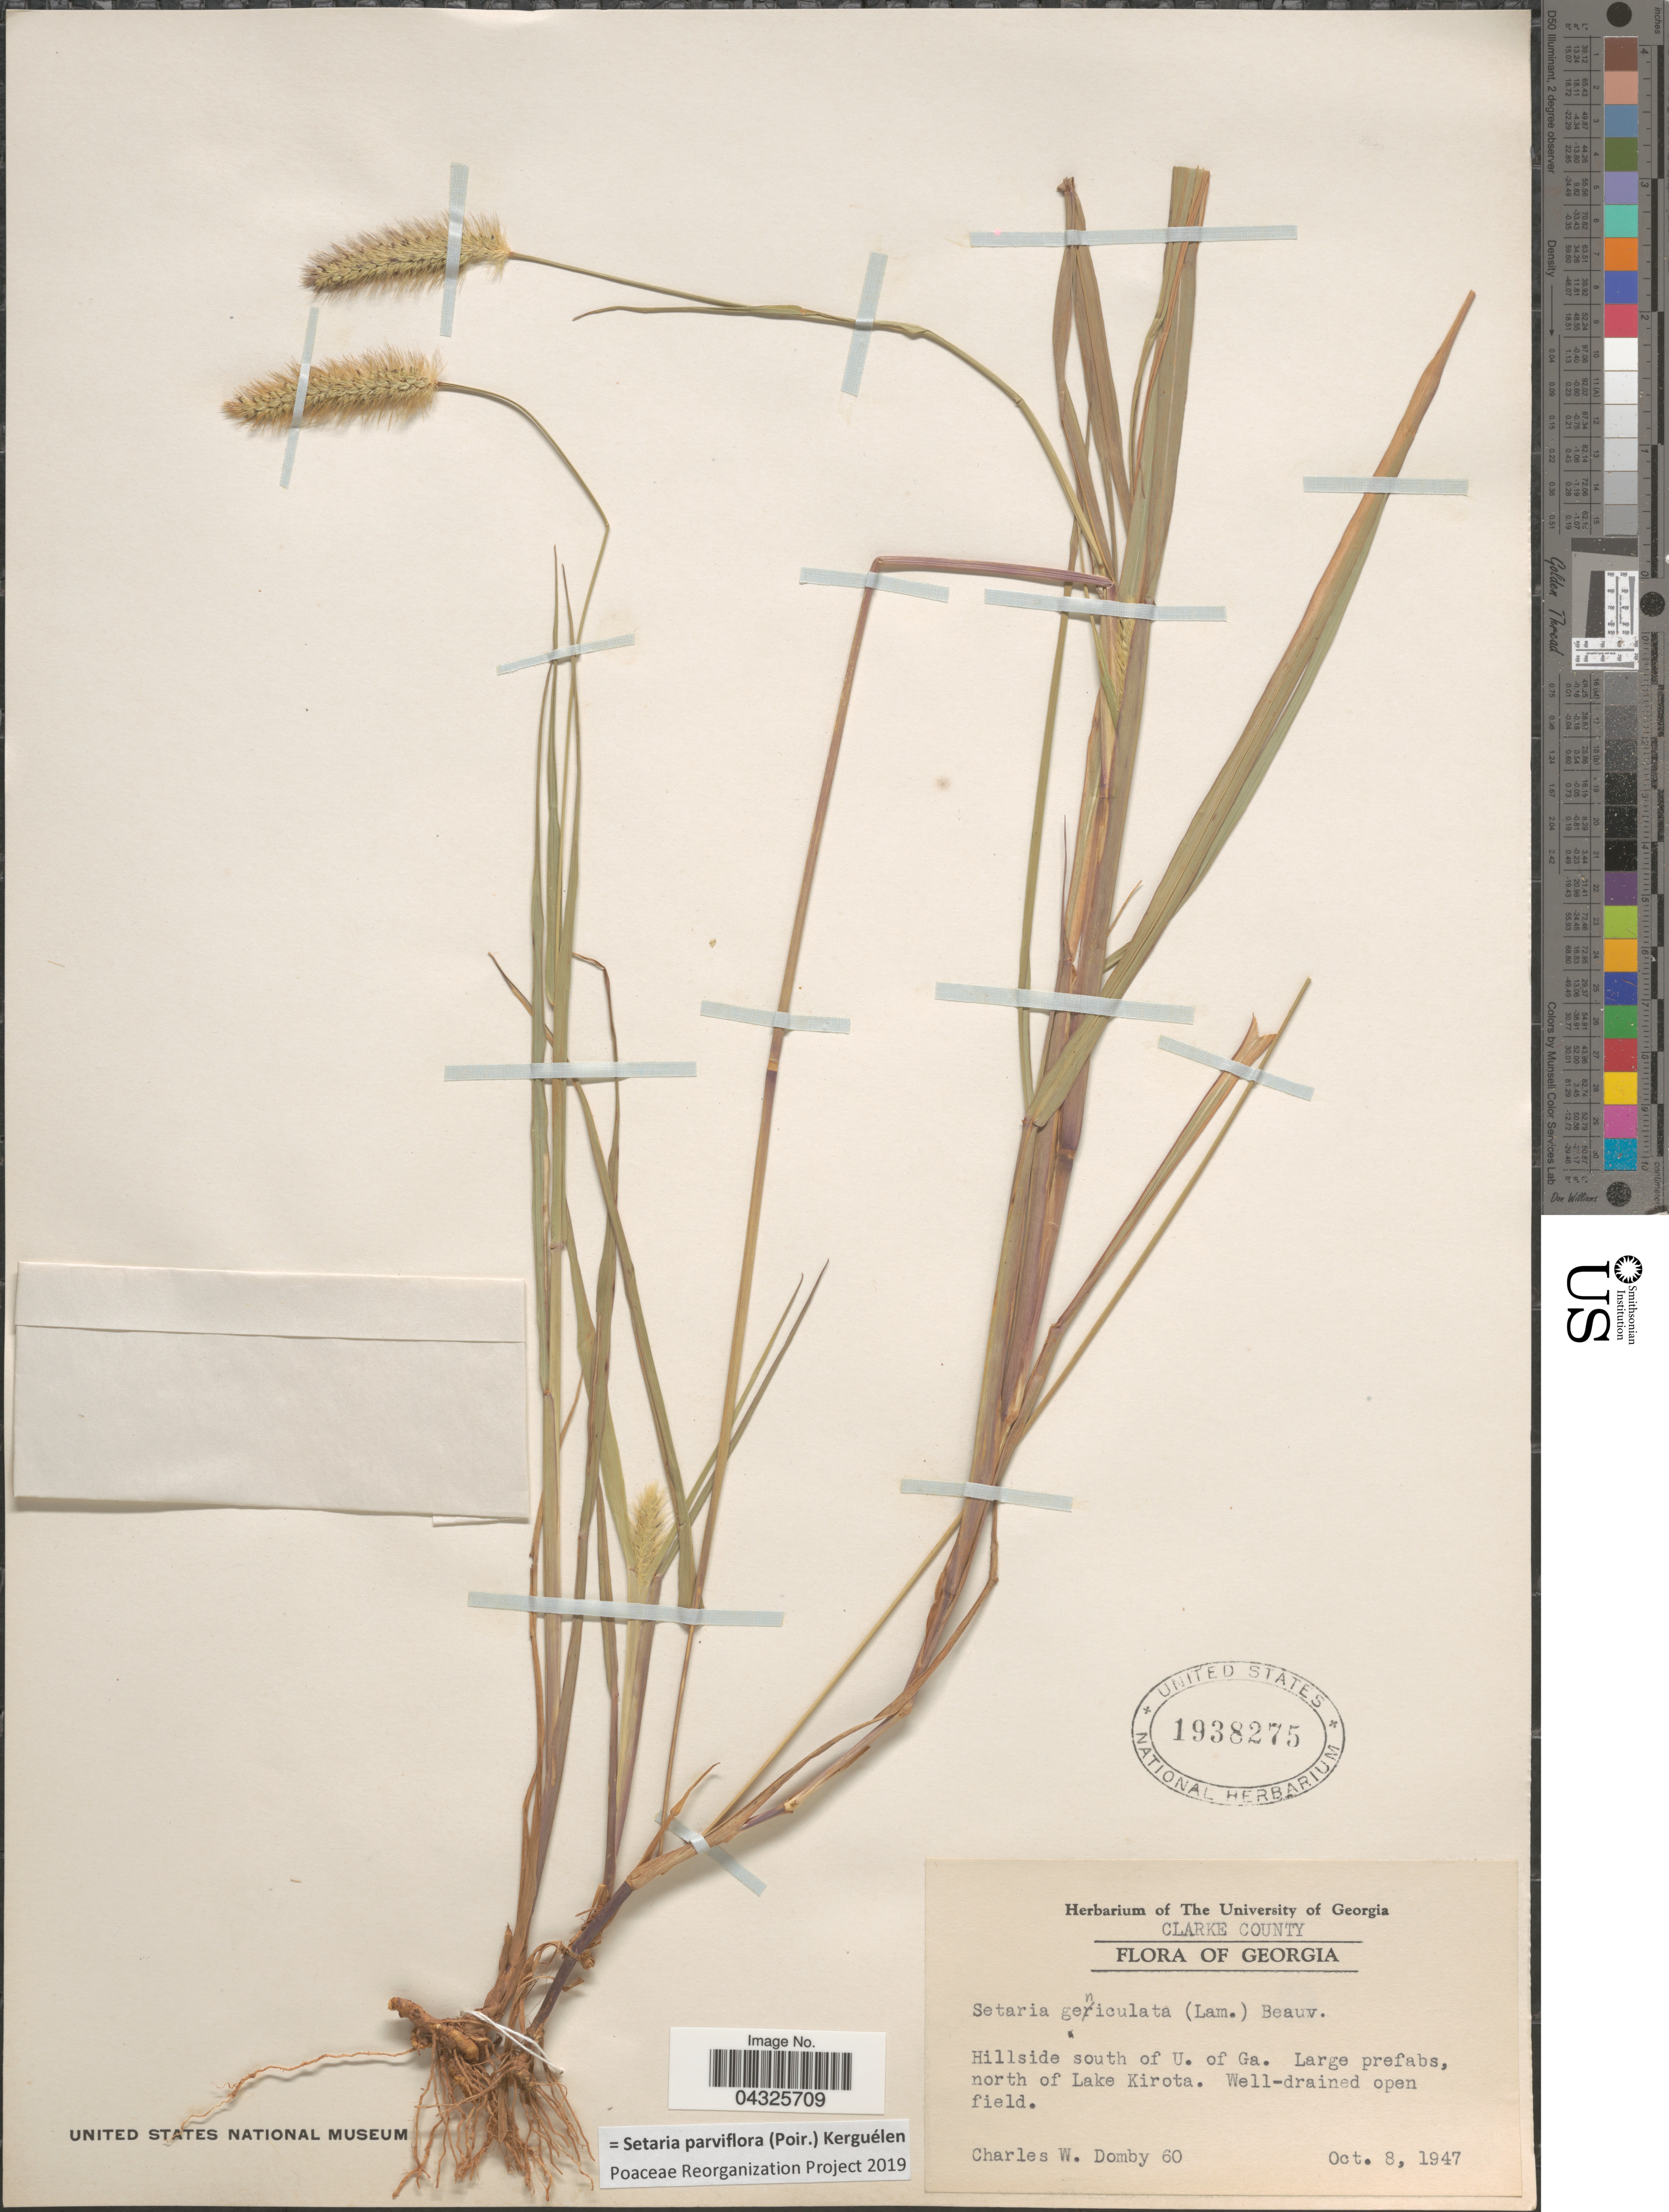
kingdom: Plantae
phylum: Tracheophyta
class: Liliopsida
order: Poales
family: Poaceae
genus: Setaria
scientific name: Setaria parviflora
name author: (Poir.) Kerguélen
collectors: C. Domby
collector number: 60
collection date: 1947-10-08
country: United States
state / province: Georgia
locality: Clarke County. Hillside south of U. of Ga. North of Lake Kirota.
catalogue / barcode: US 1938275